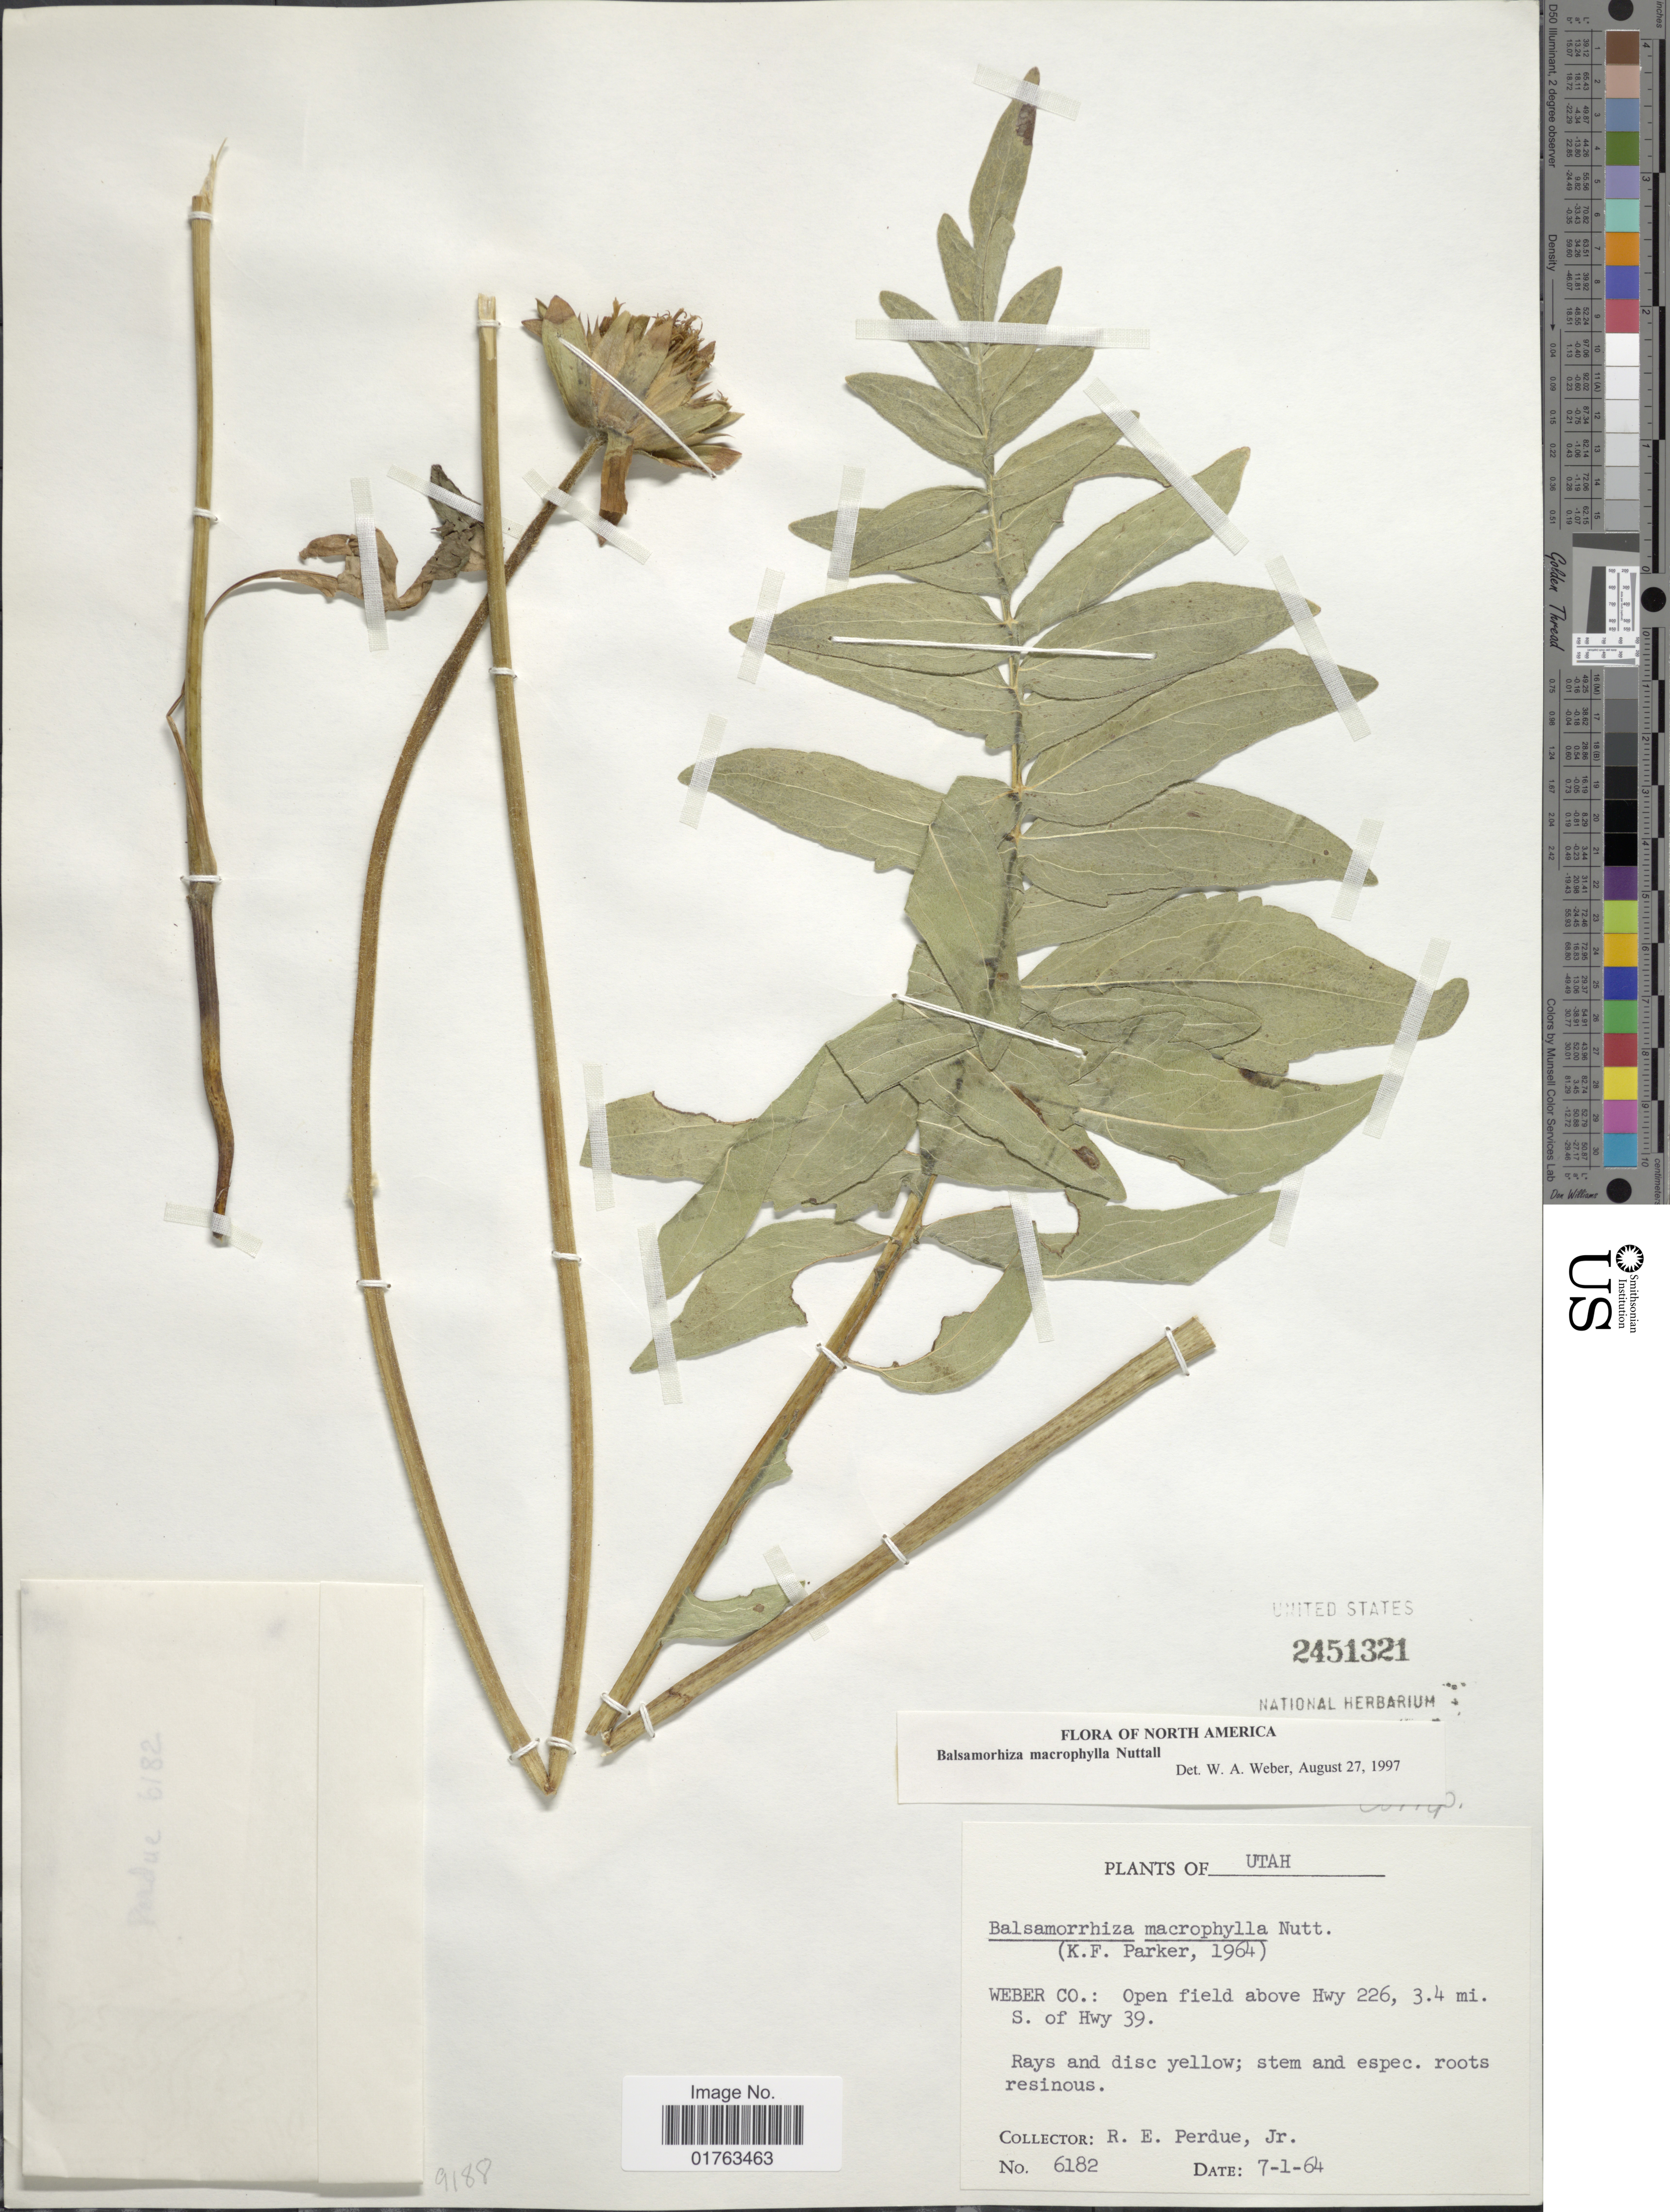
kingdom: Plantae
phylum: Tracheophyta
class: Magnoliopsida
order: Asterales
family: Asteraceae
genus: Balsamorhiza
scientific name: Balsamorhiza macrophylla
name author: Nutt.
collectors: R. E. Perdue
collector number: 6182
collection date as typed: Transcribed d/m/y: 7/1/64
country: United States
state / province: Utah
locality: Weber Co.: Open field above Hwy 226, 3.4 mi. S. of Hwy 39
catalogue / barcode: US 2451321